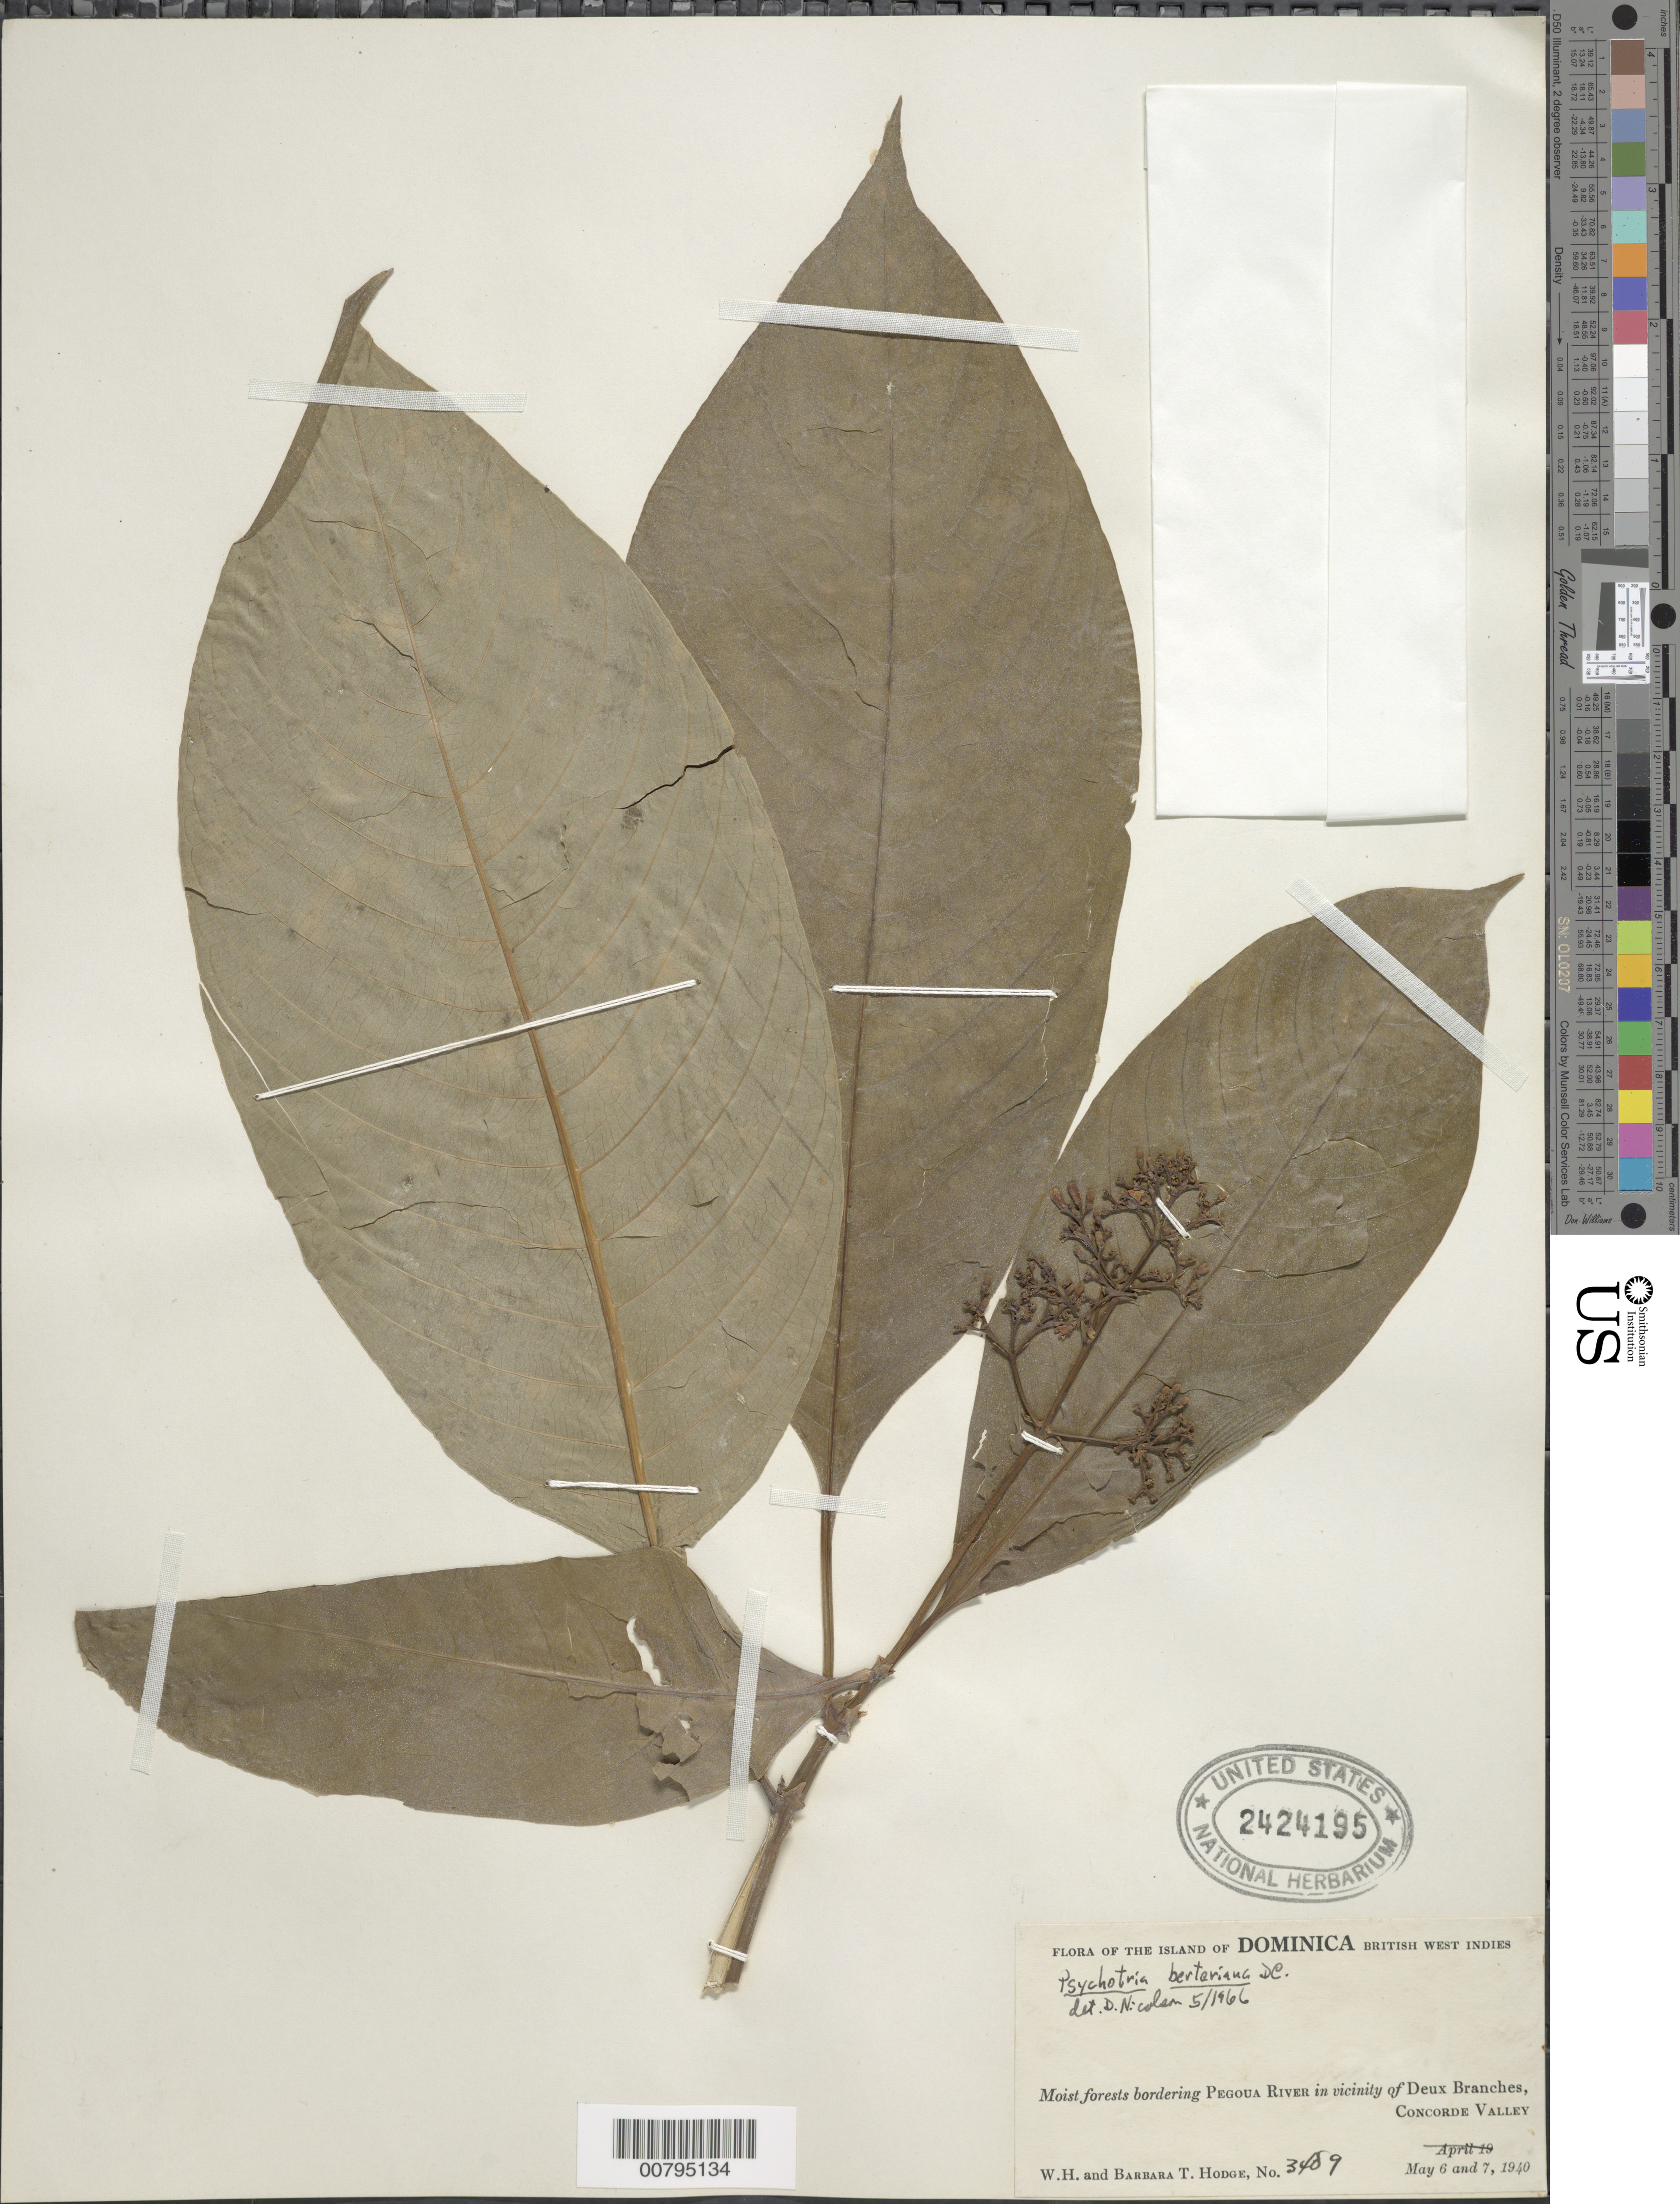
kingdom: Plantae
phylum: Tracheophyta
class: Magnoliopsida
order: Gentianales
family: Rubiaceae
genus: Psychotria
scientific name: Psychotria berteroana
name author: DC.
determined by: Nicolson, Dan H.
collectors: W. Hodge & T. Hodge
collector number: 3489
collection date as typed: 06 May 1940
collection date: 1940-05-06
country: Dominica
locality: Bordering Pegoua River, in vicinity of Deux Branches, Concorde Valley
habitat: Moist forests bordering river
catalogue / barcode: US 2424195